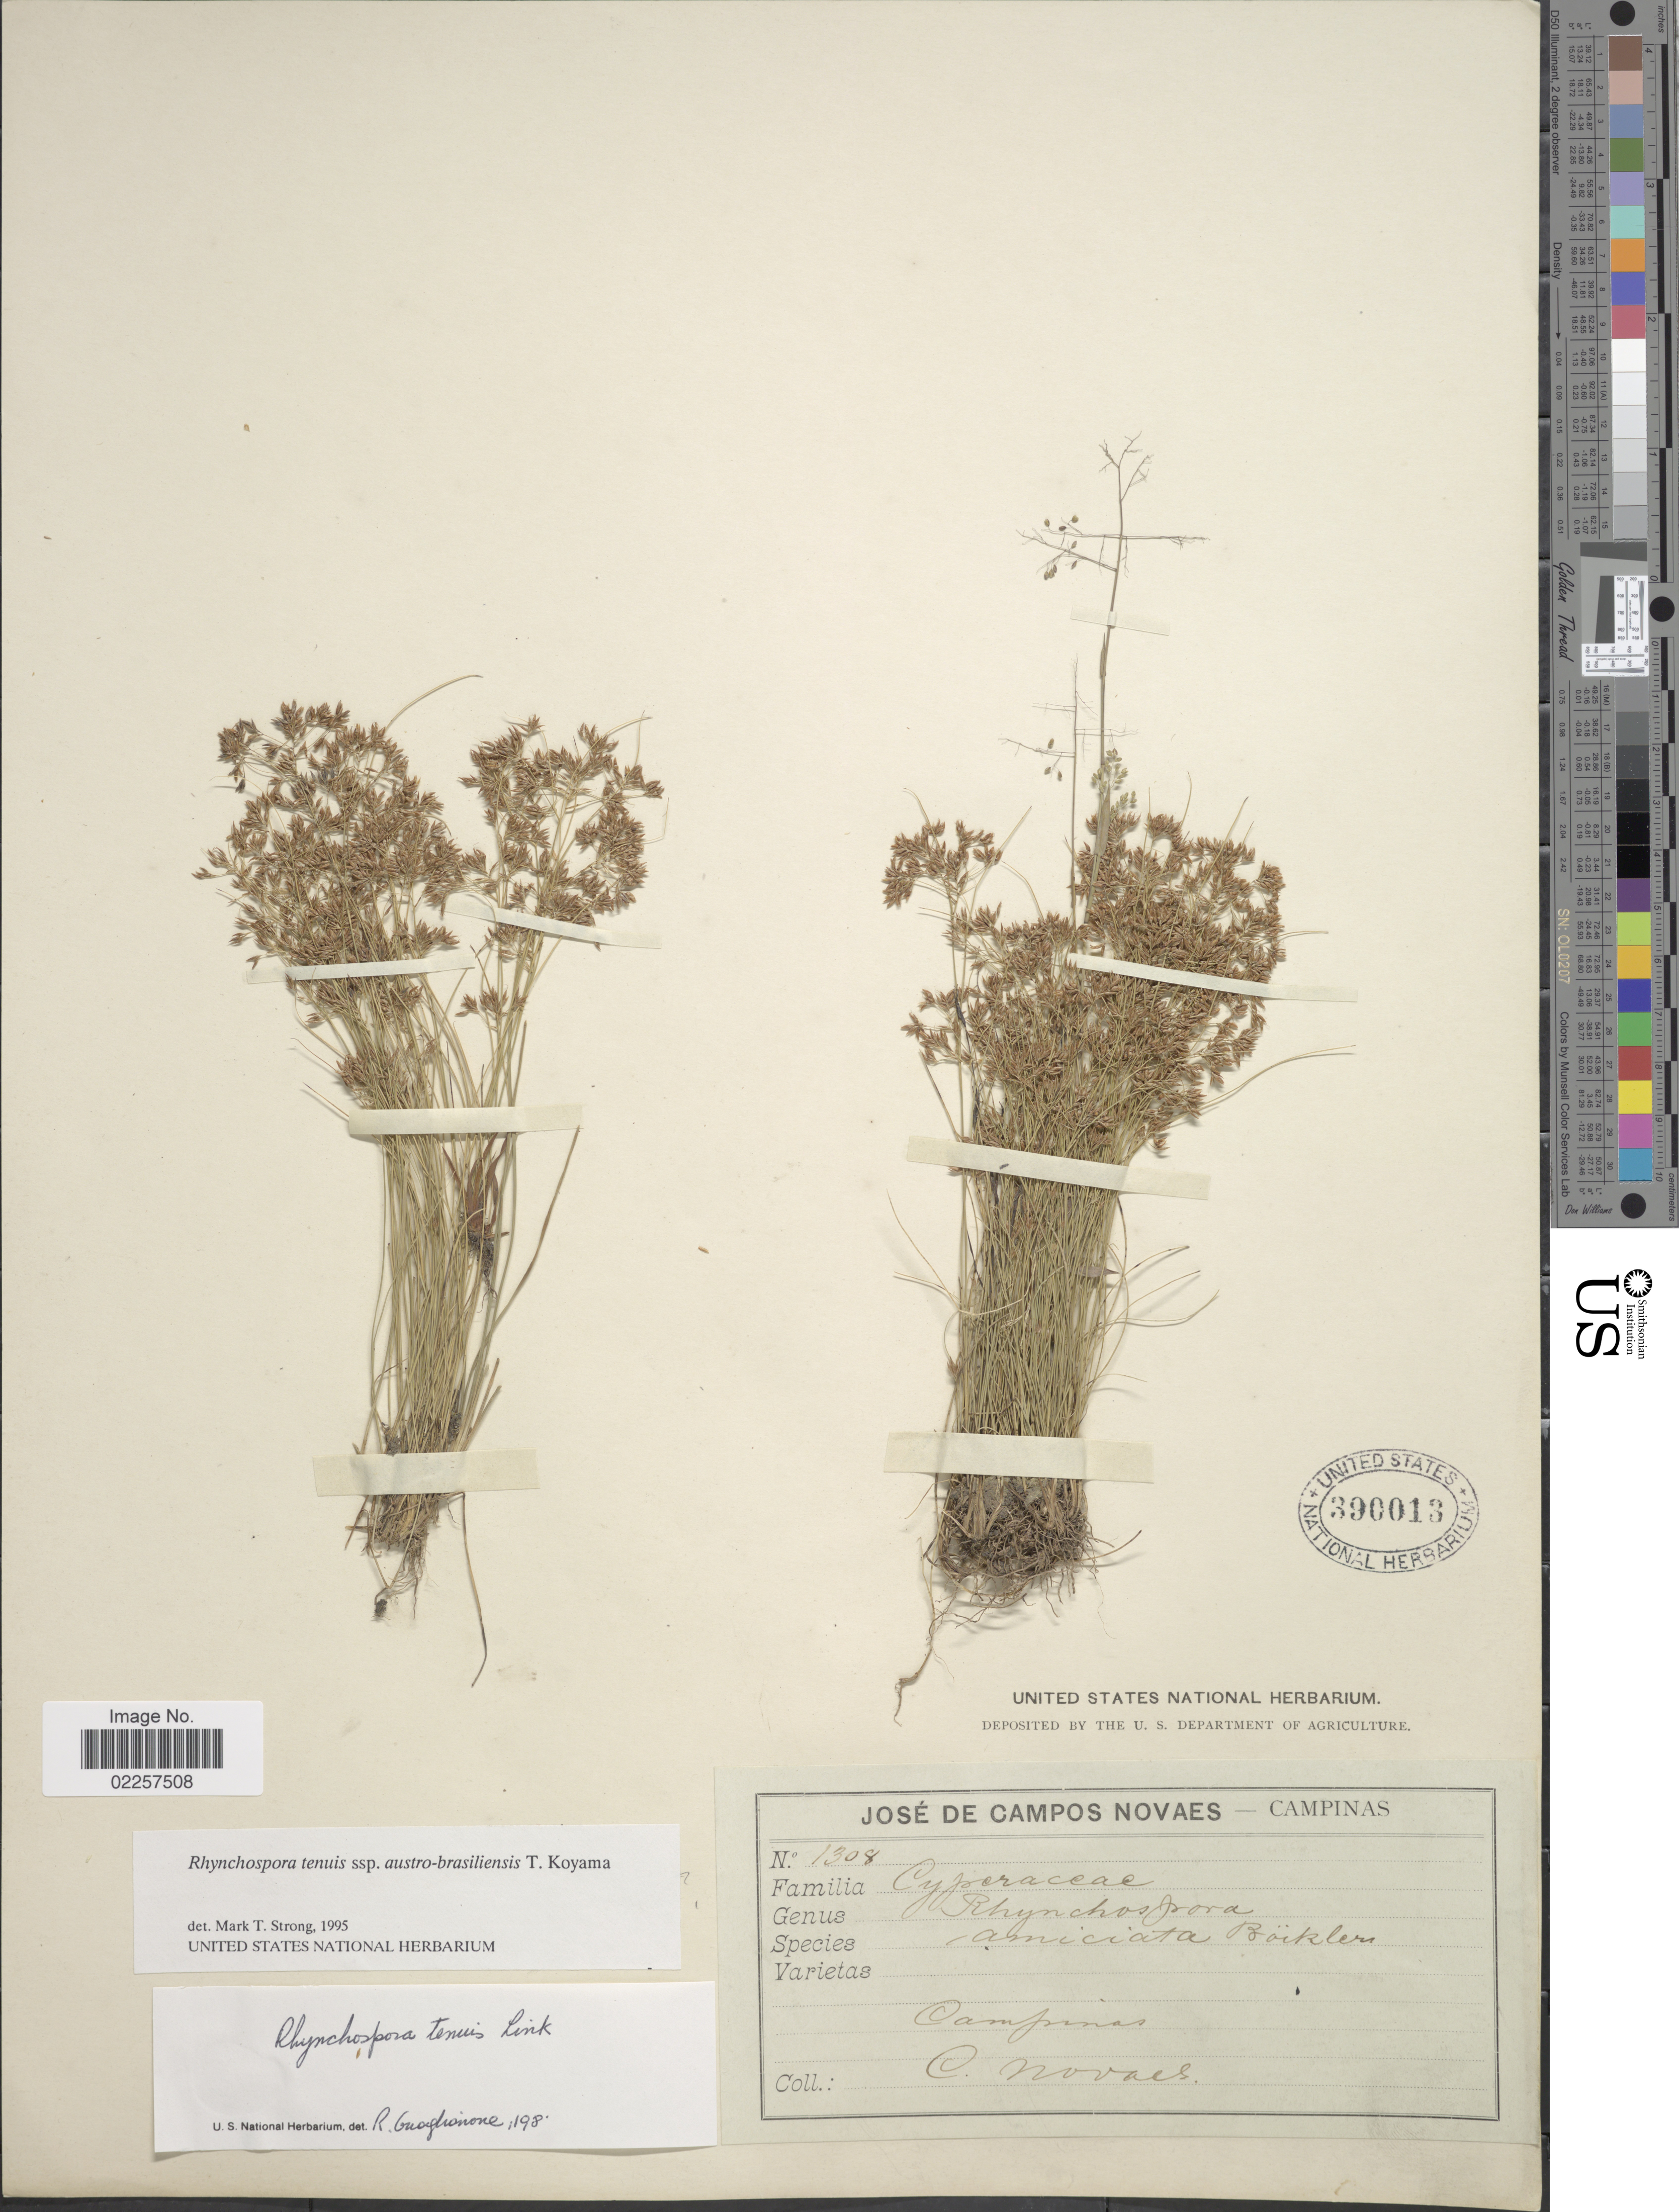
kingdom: Plantae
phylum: Tracheophyta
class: Liliopsida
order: Poales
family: Cyperaceae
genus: Rhynchospora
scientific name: Rhynchospora tenuis subsp. austro-brasiliensis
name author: T. Koyama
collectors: C. Novaes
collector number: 1308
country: Brazil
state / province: São Paulo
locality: Campinas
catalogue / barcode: US 390013